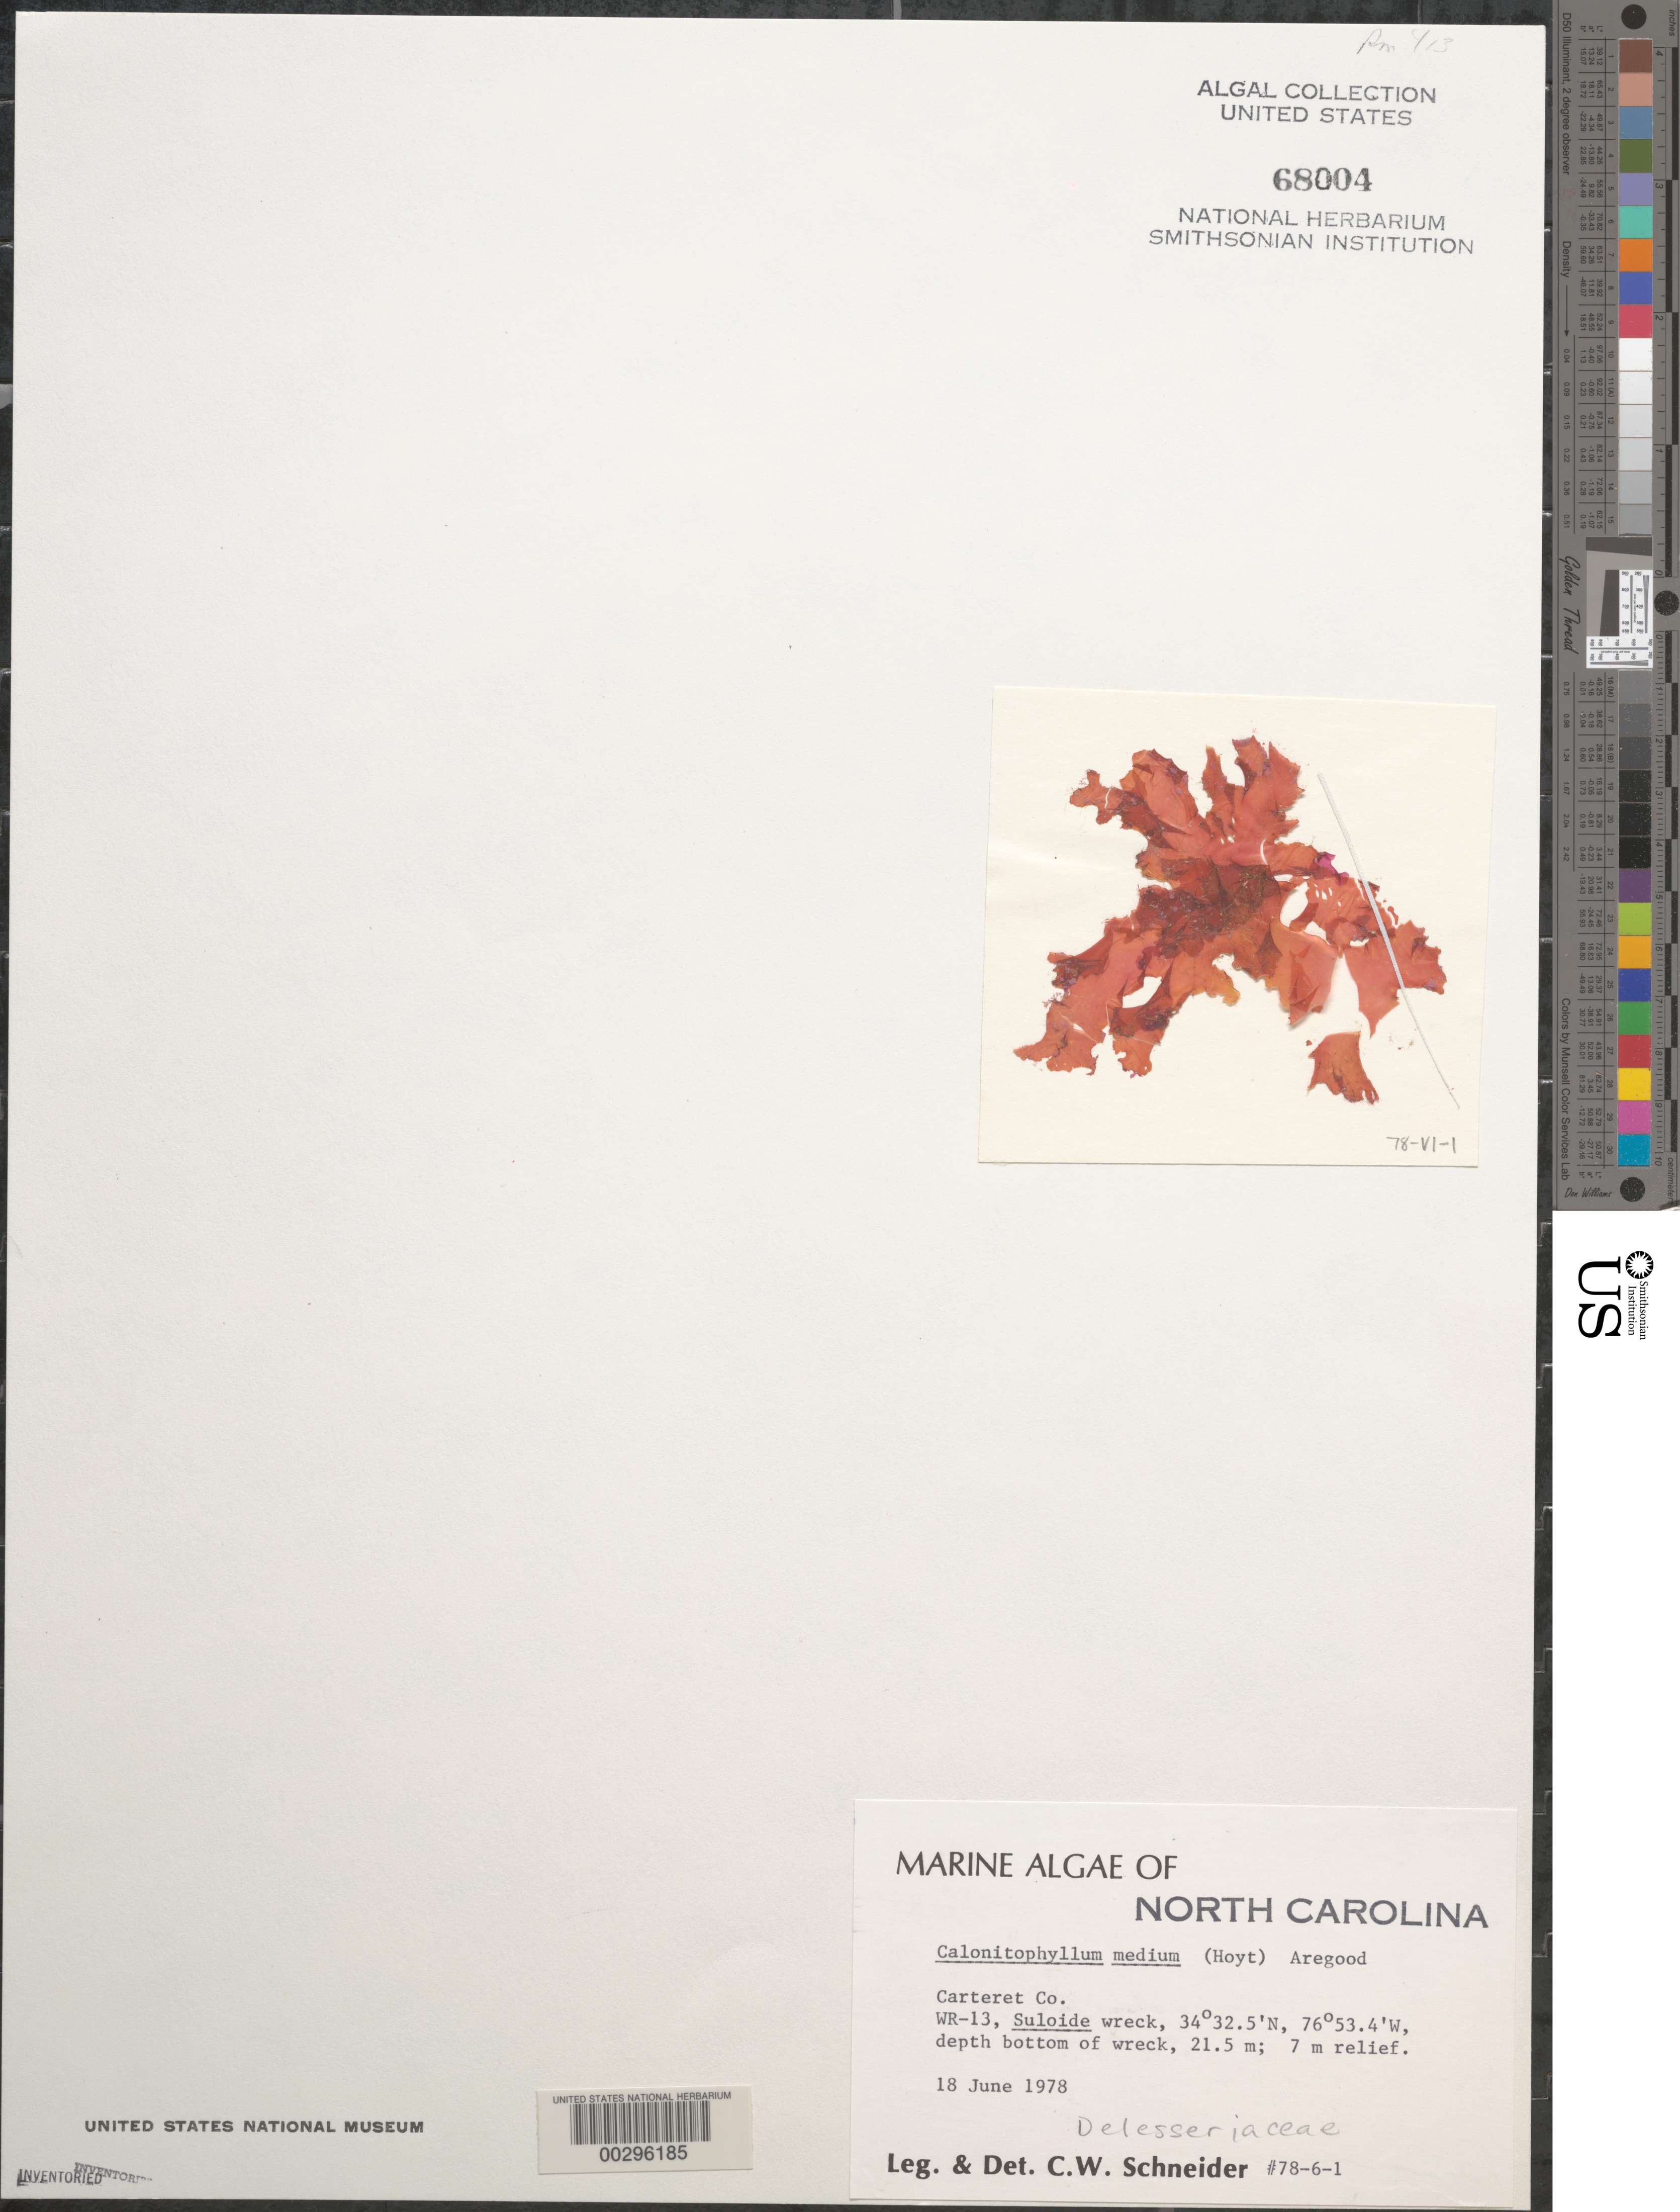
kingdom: Plantae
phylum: Rhodophyta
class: Florideophyceae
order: Ceramiales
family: Delesseriaceae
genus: Radicilingua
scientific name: Radicilingua media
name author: (Hoyt) Wolf et al.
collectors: C. W. Schneider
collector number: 78-6-1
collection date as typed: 18 Jun 1978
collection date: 1978-06-18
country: United States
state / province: North Carolina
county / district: Carteret County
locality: WR-13, Suloide wreck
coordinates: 34 32.5'N, 76 53.4'W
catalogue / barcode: US 68004